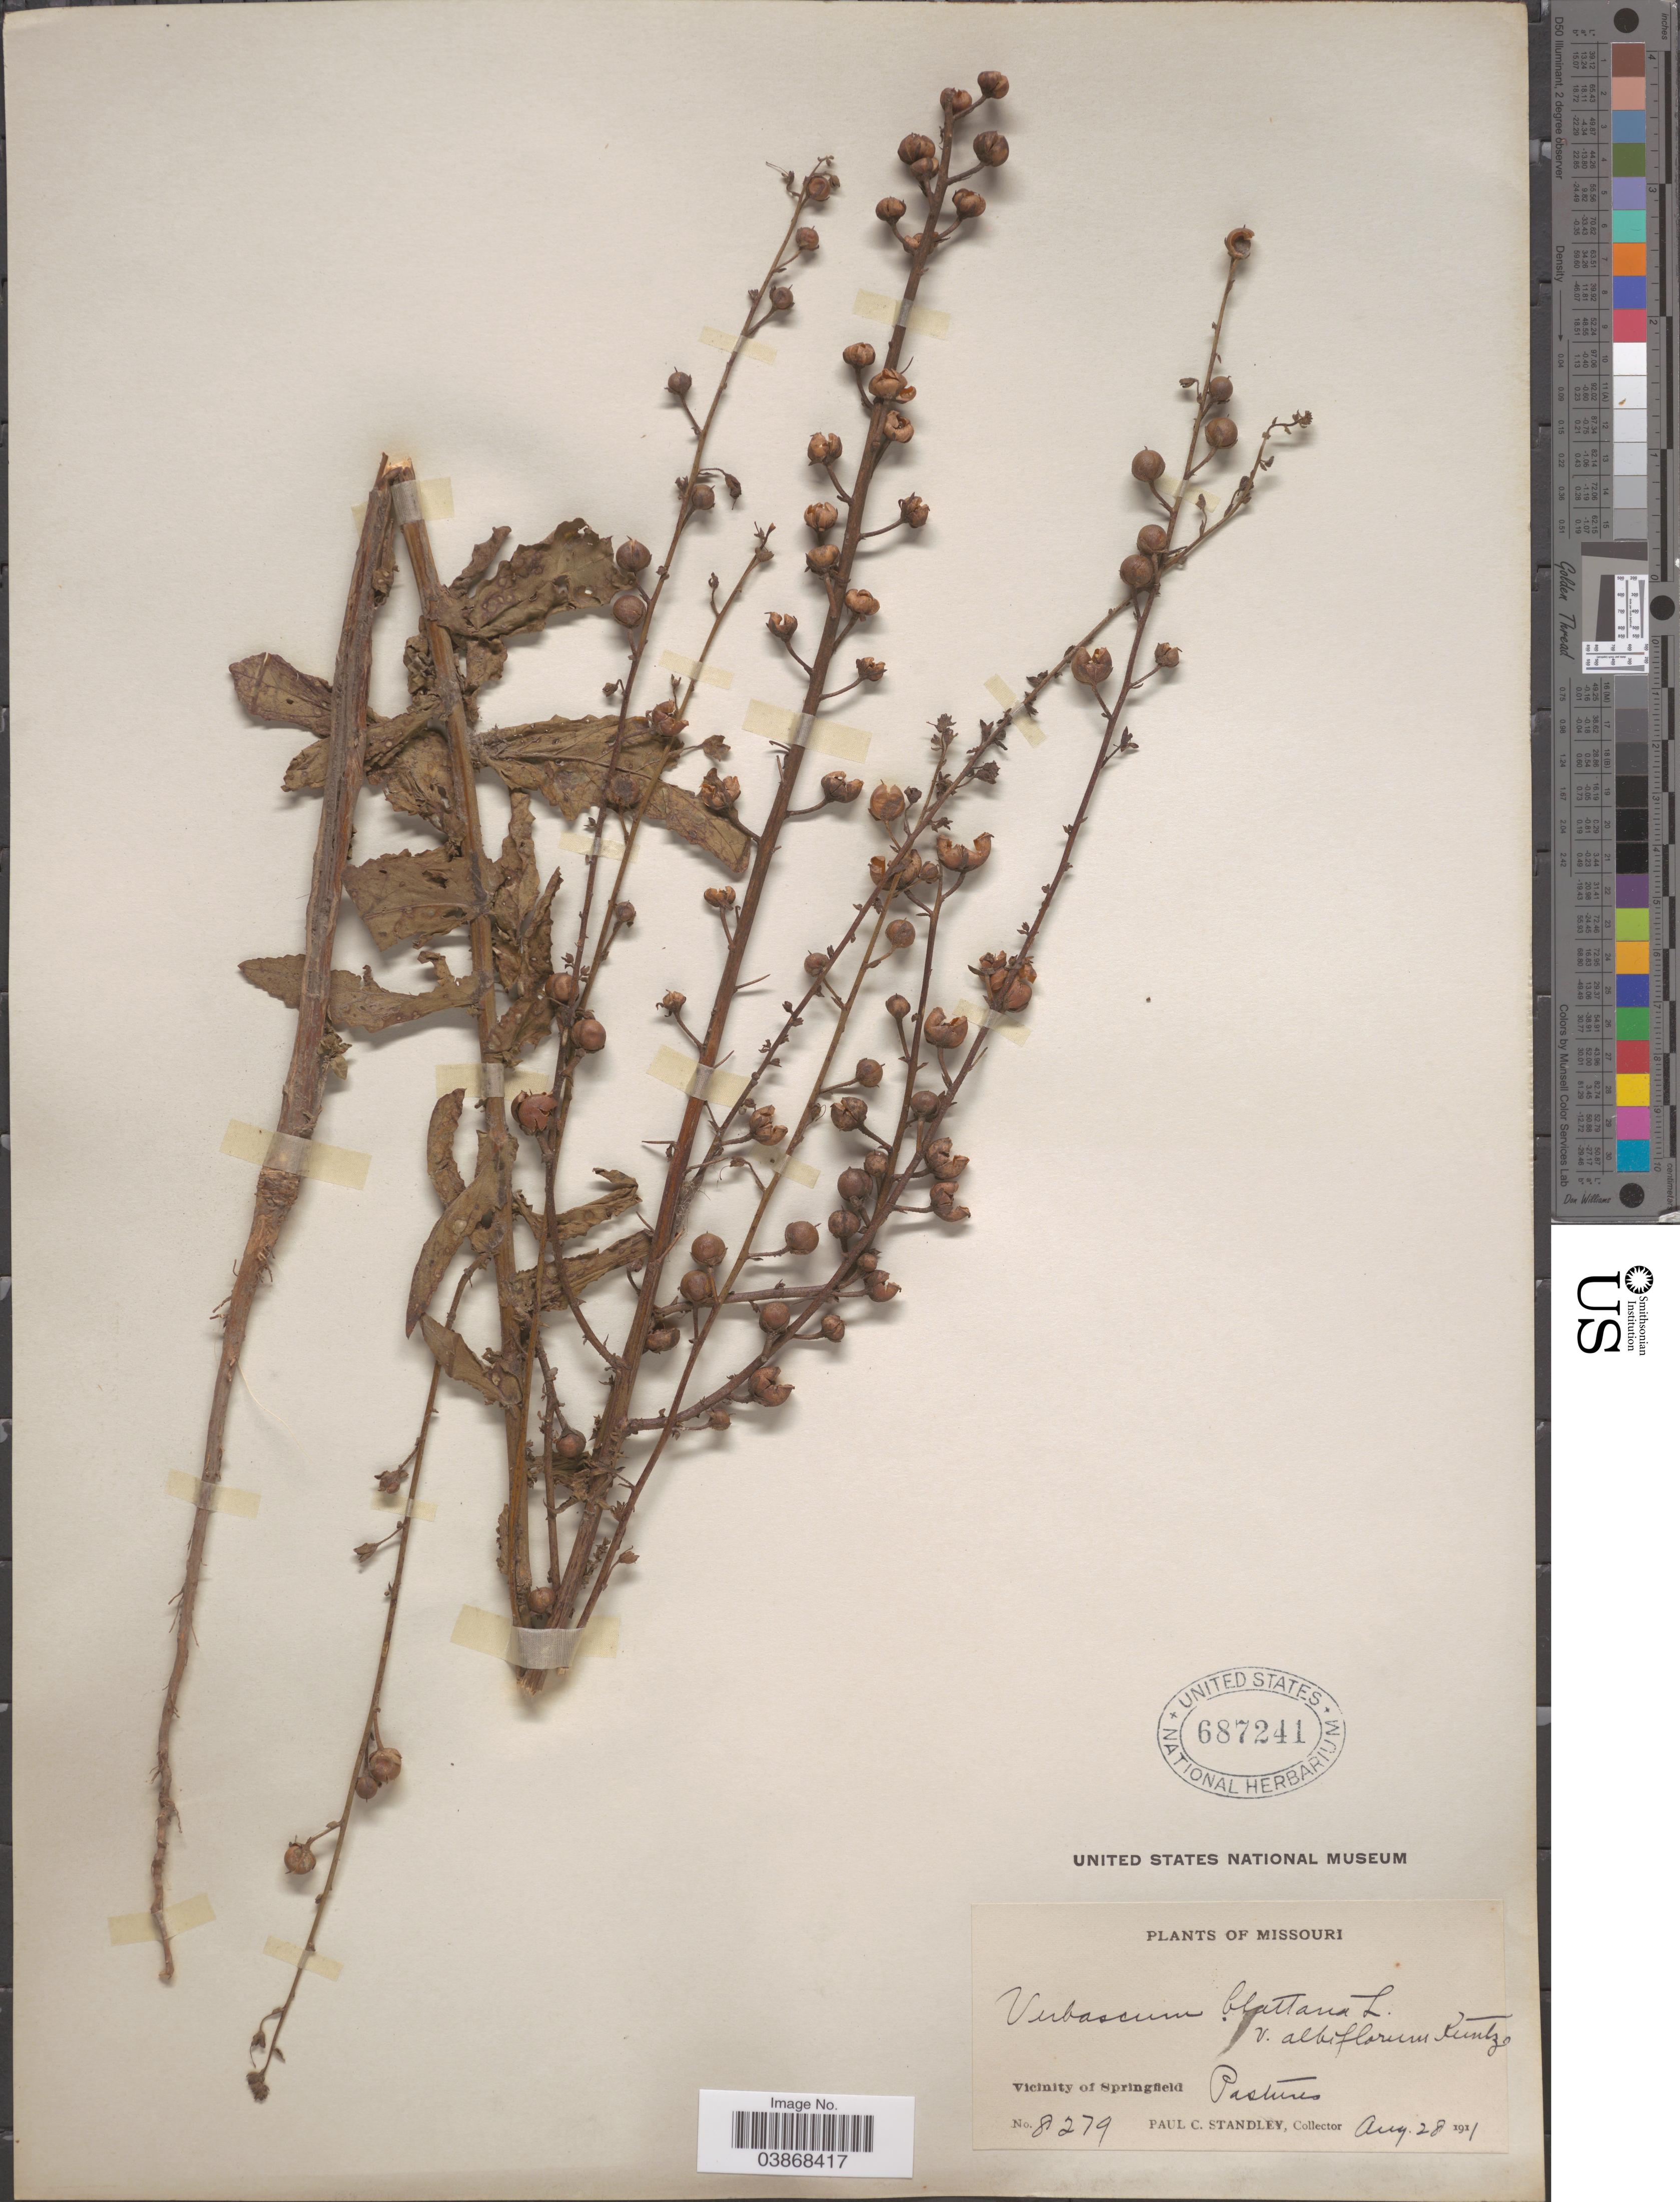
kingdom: Plantae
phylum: Tracheophyta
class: Magnoliopsida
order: Lamiales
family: Scrophulariaceae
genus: Verbascum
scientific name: Verbascum blattaria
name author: L.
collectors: P. C. Standley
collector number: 8279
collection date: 1911-08-28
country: United States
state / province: Missouri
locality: Vicinity of Springfield.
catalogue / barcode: US 687241